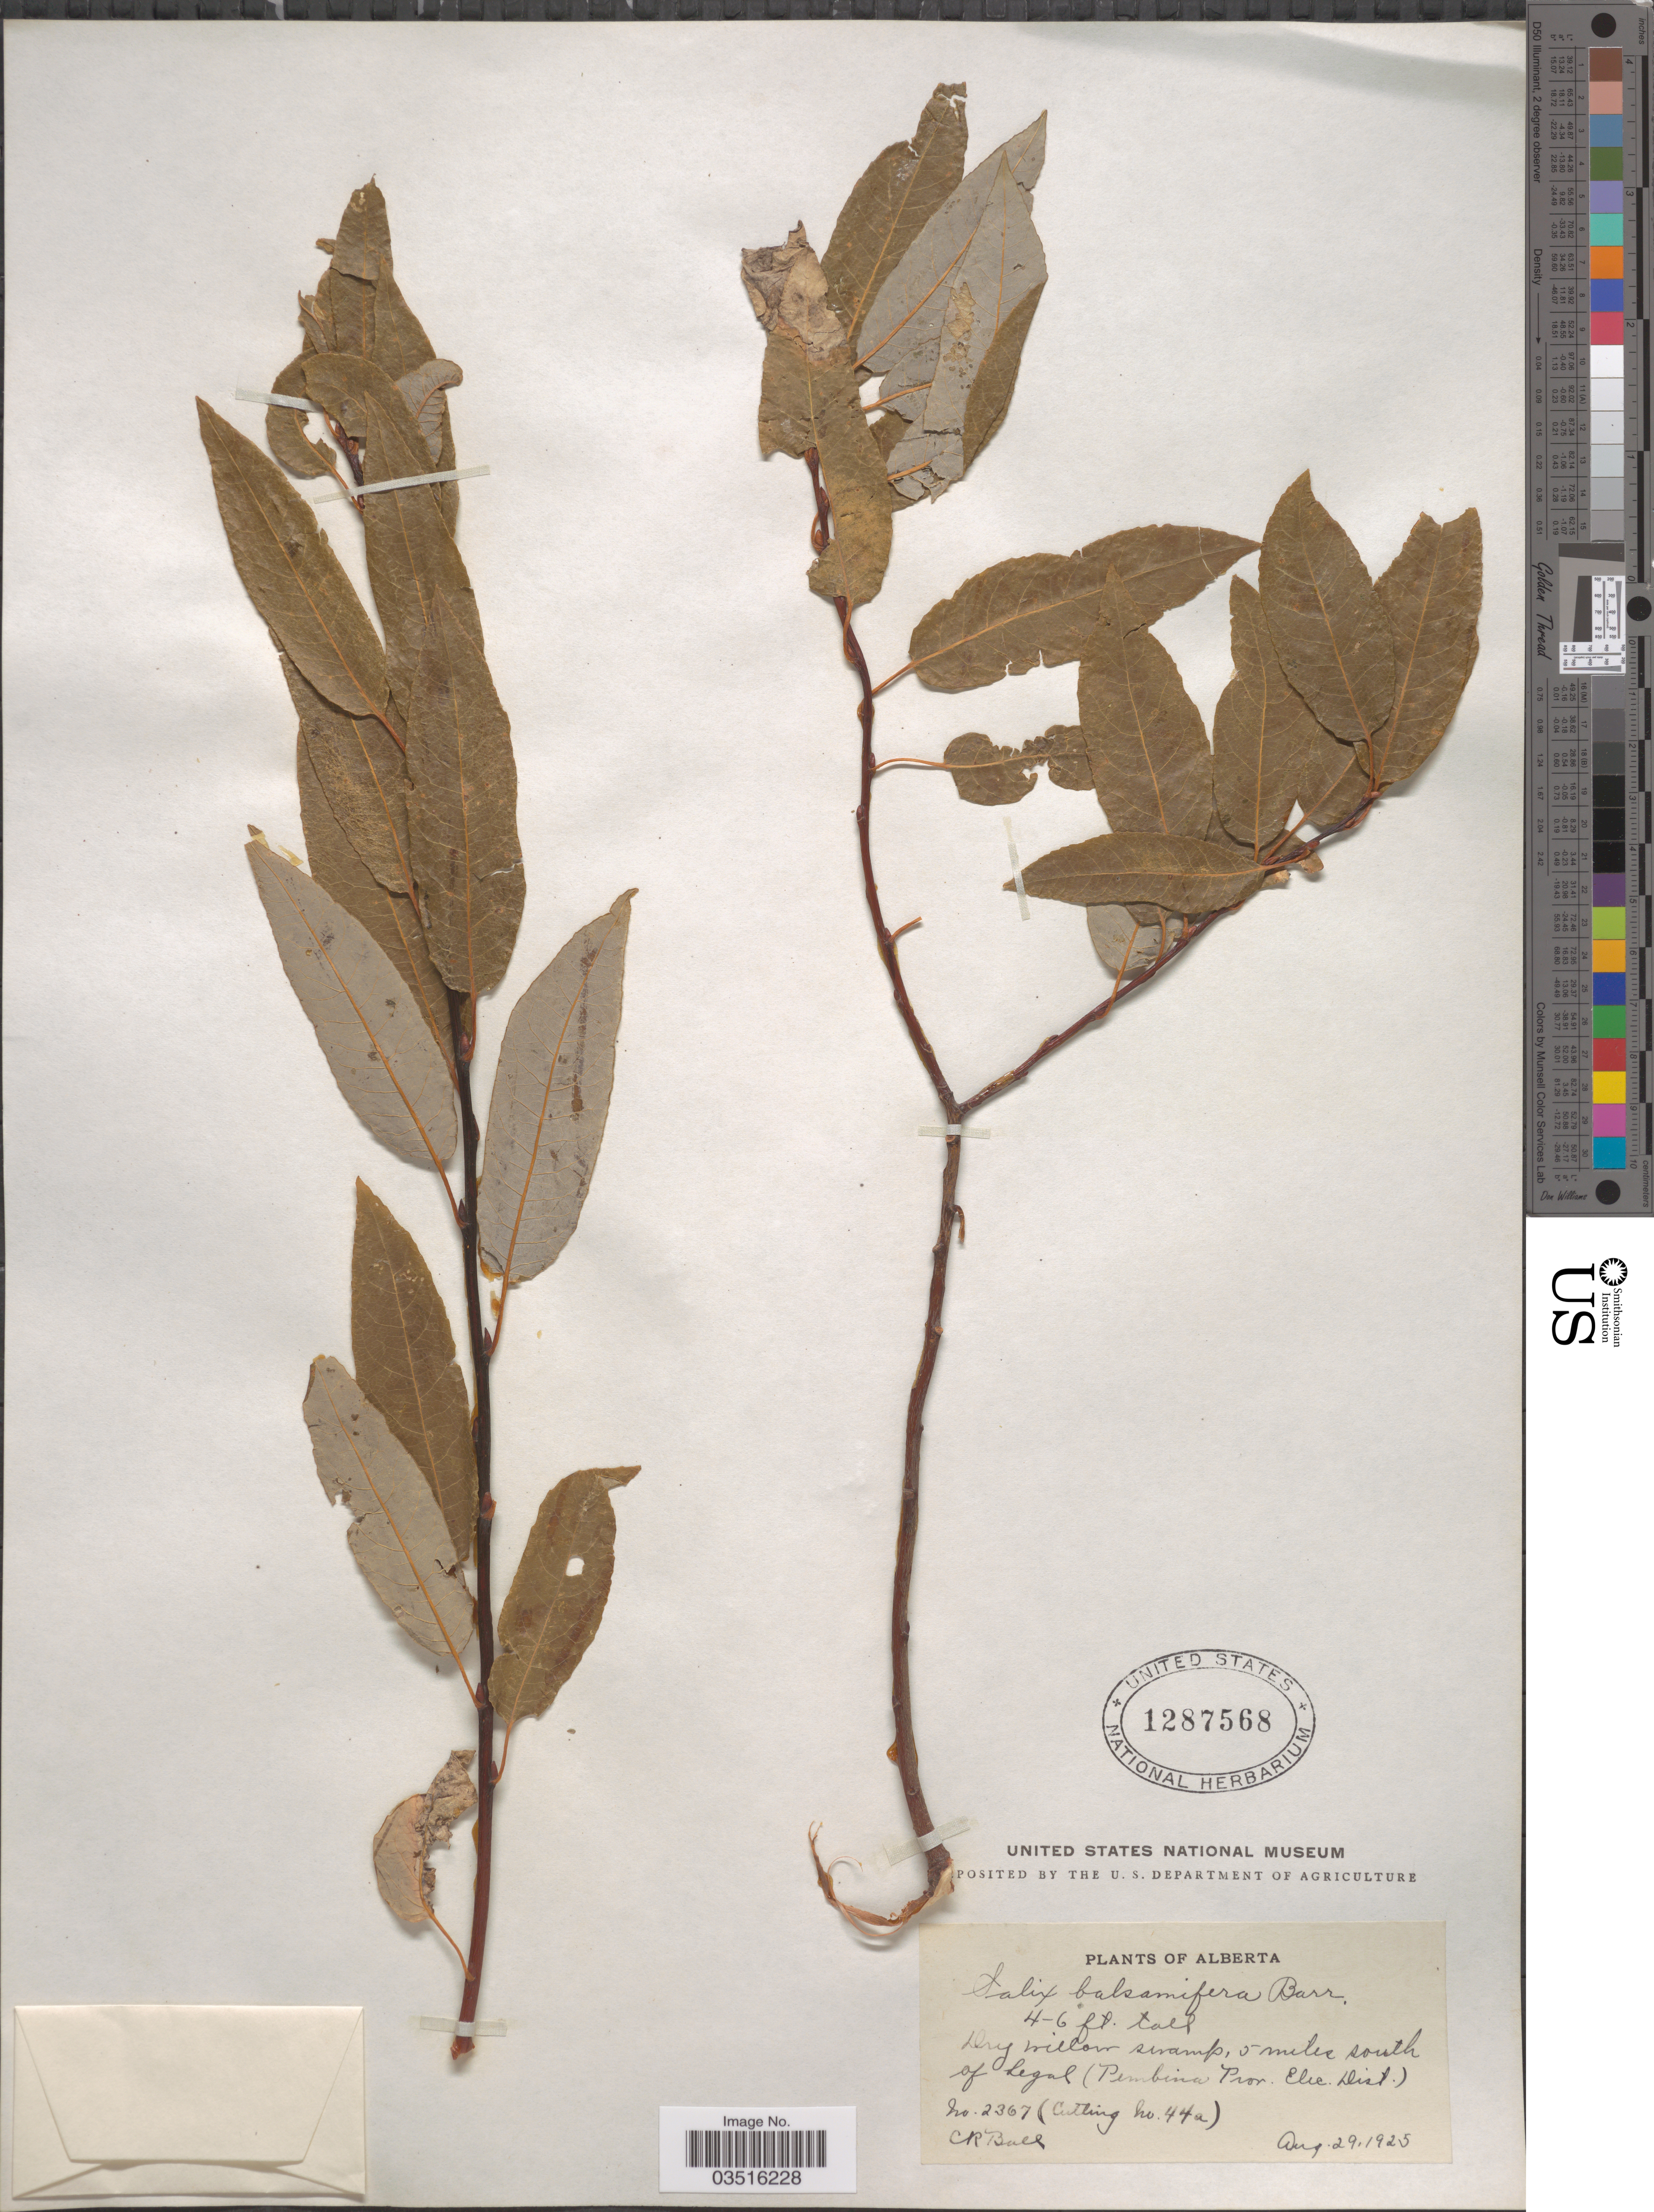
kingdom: Plantae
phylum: Tracheophyta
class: Magnoliopsida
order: Malpighiales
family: Salicaceae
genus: Salix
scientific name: Salix pyrifolia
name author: Ledeb.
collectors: C. R. Ball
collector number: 2367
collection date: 1925-08-29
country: Canada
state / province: Alberta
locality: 5 miles south of Legal (Pembina Prov. Elec. Dist.).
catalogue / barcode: US 1287568